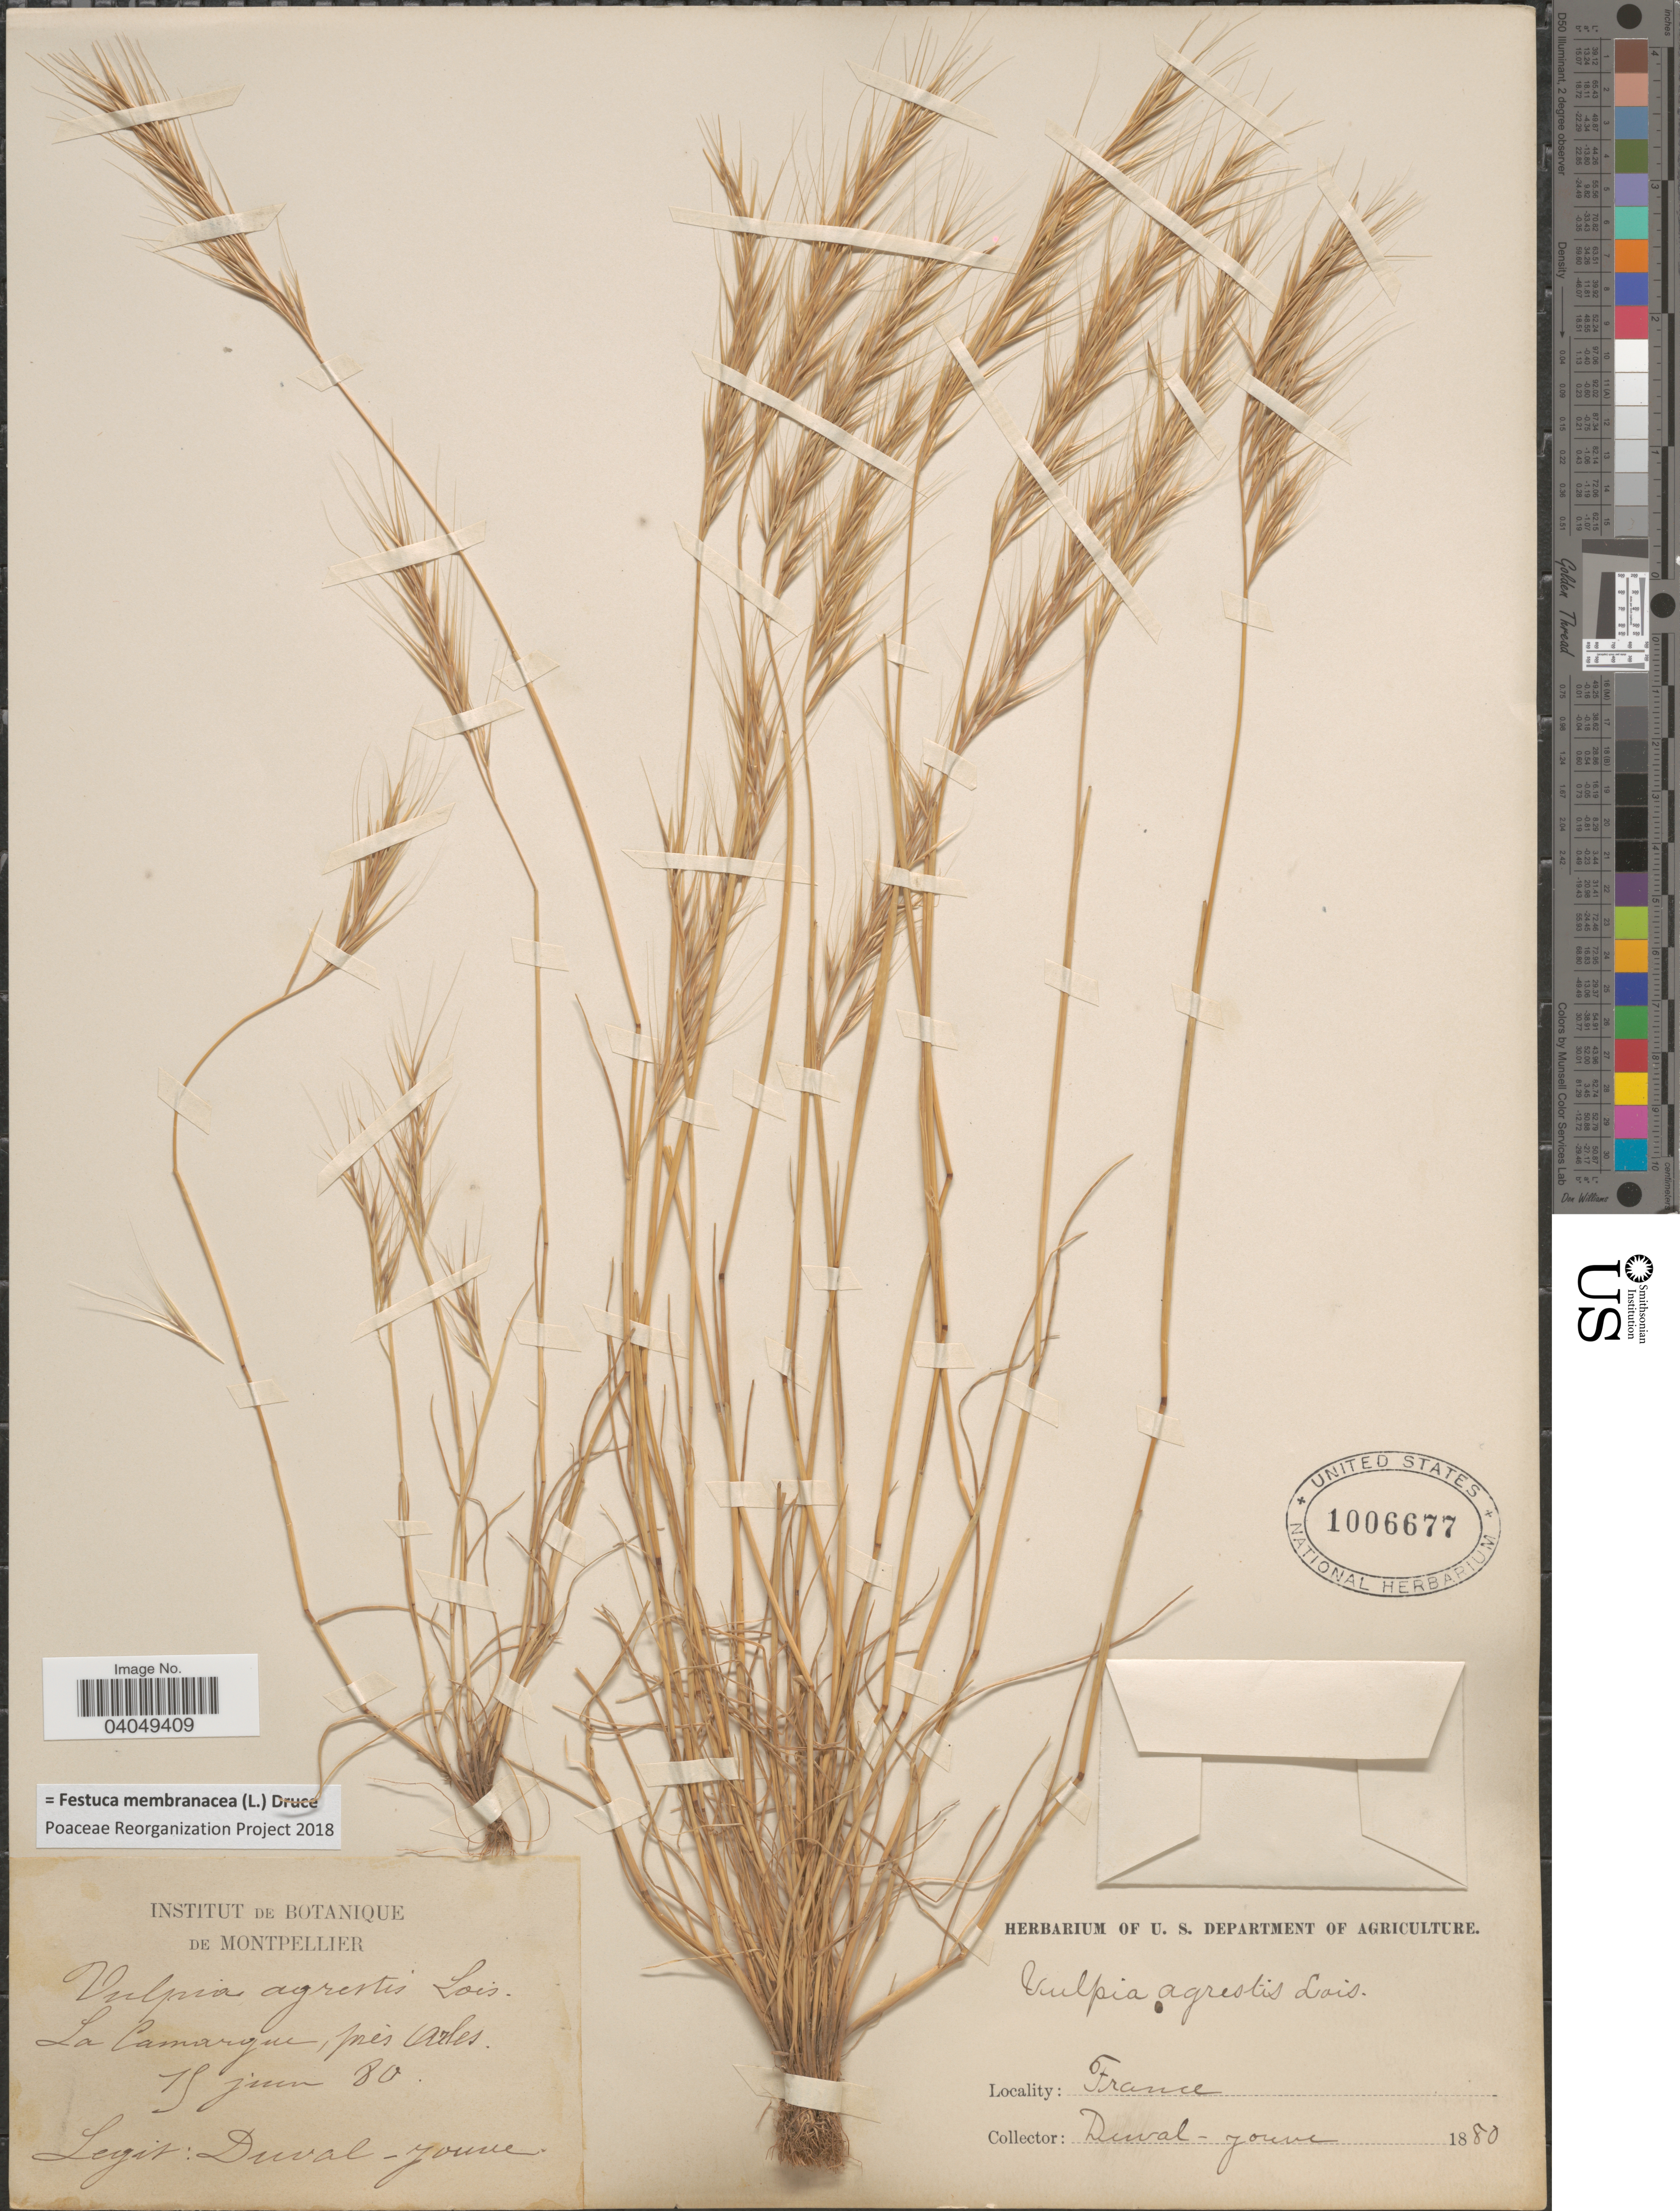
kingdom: Plantae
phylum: Tracheophyta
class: Liliopsida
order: Poales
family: Poaceae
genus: Festuca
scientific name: Festuca membranacea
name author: Kit.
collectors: Duval-Jouve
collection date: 1880-06-15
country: France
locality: La Camargue, près Arles.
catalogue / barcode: US 1006677